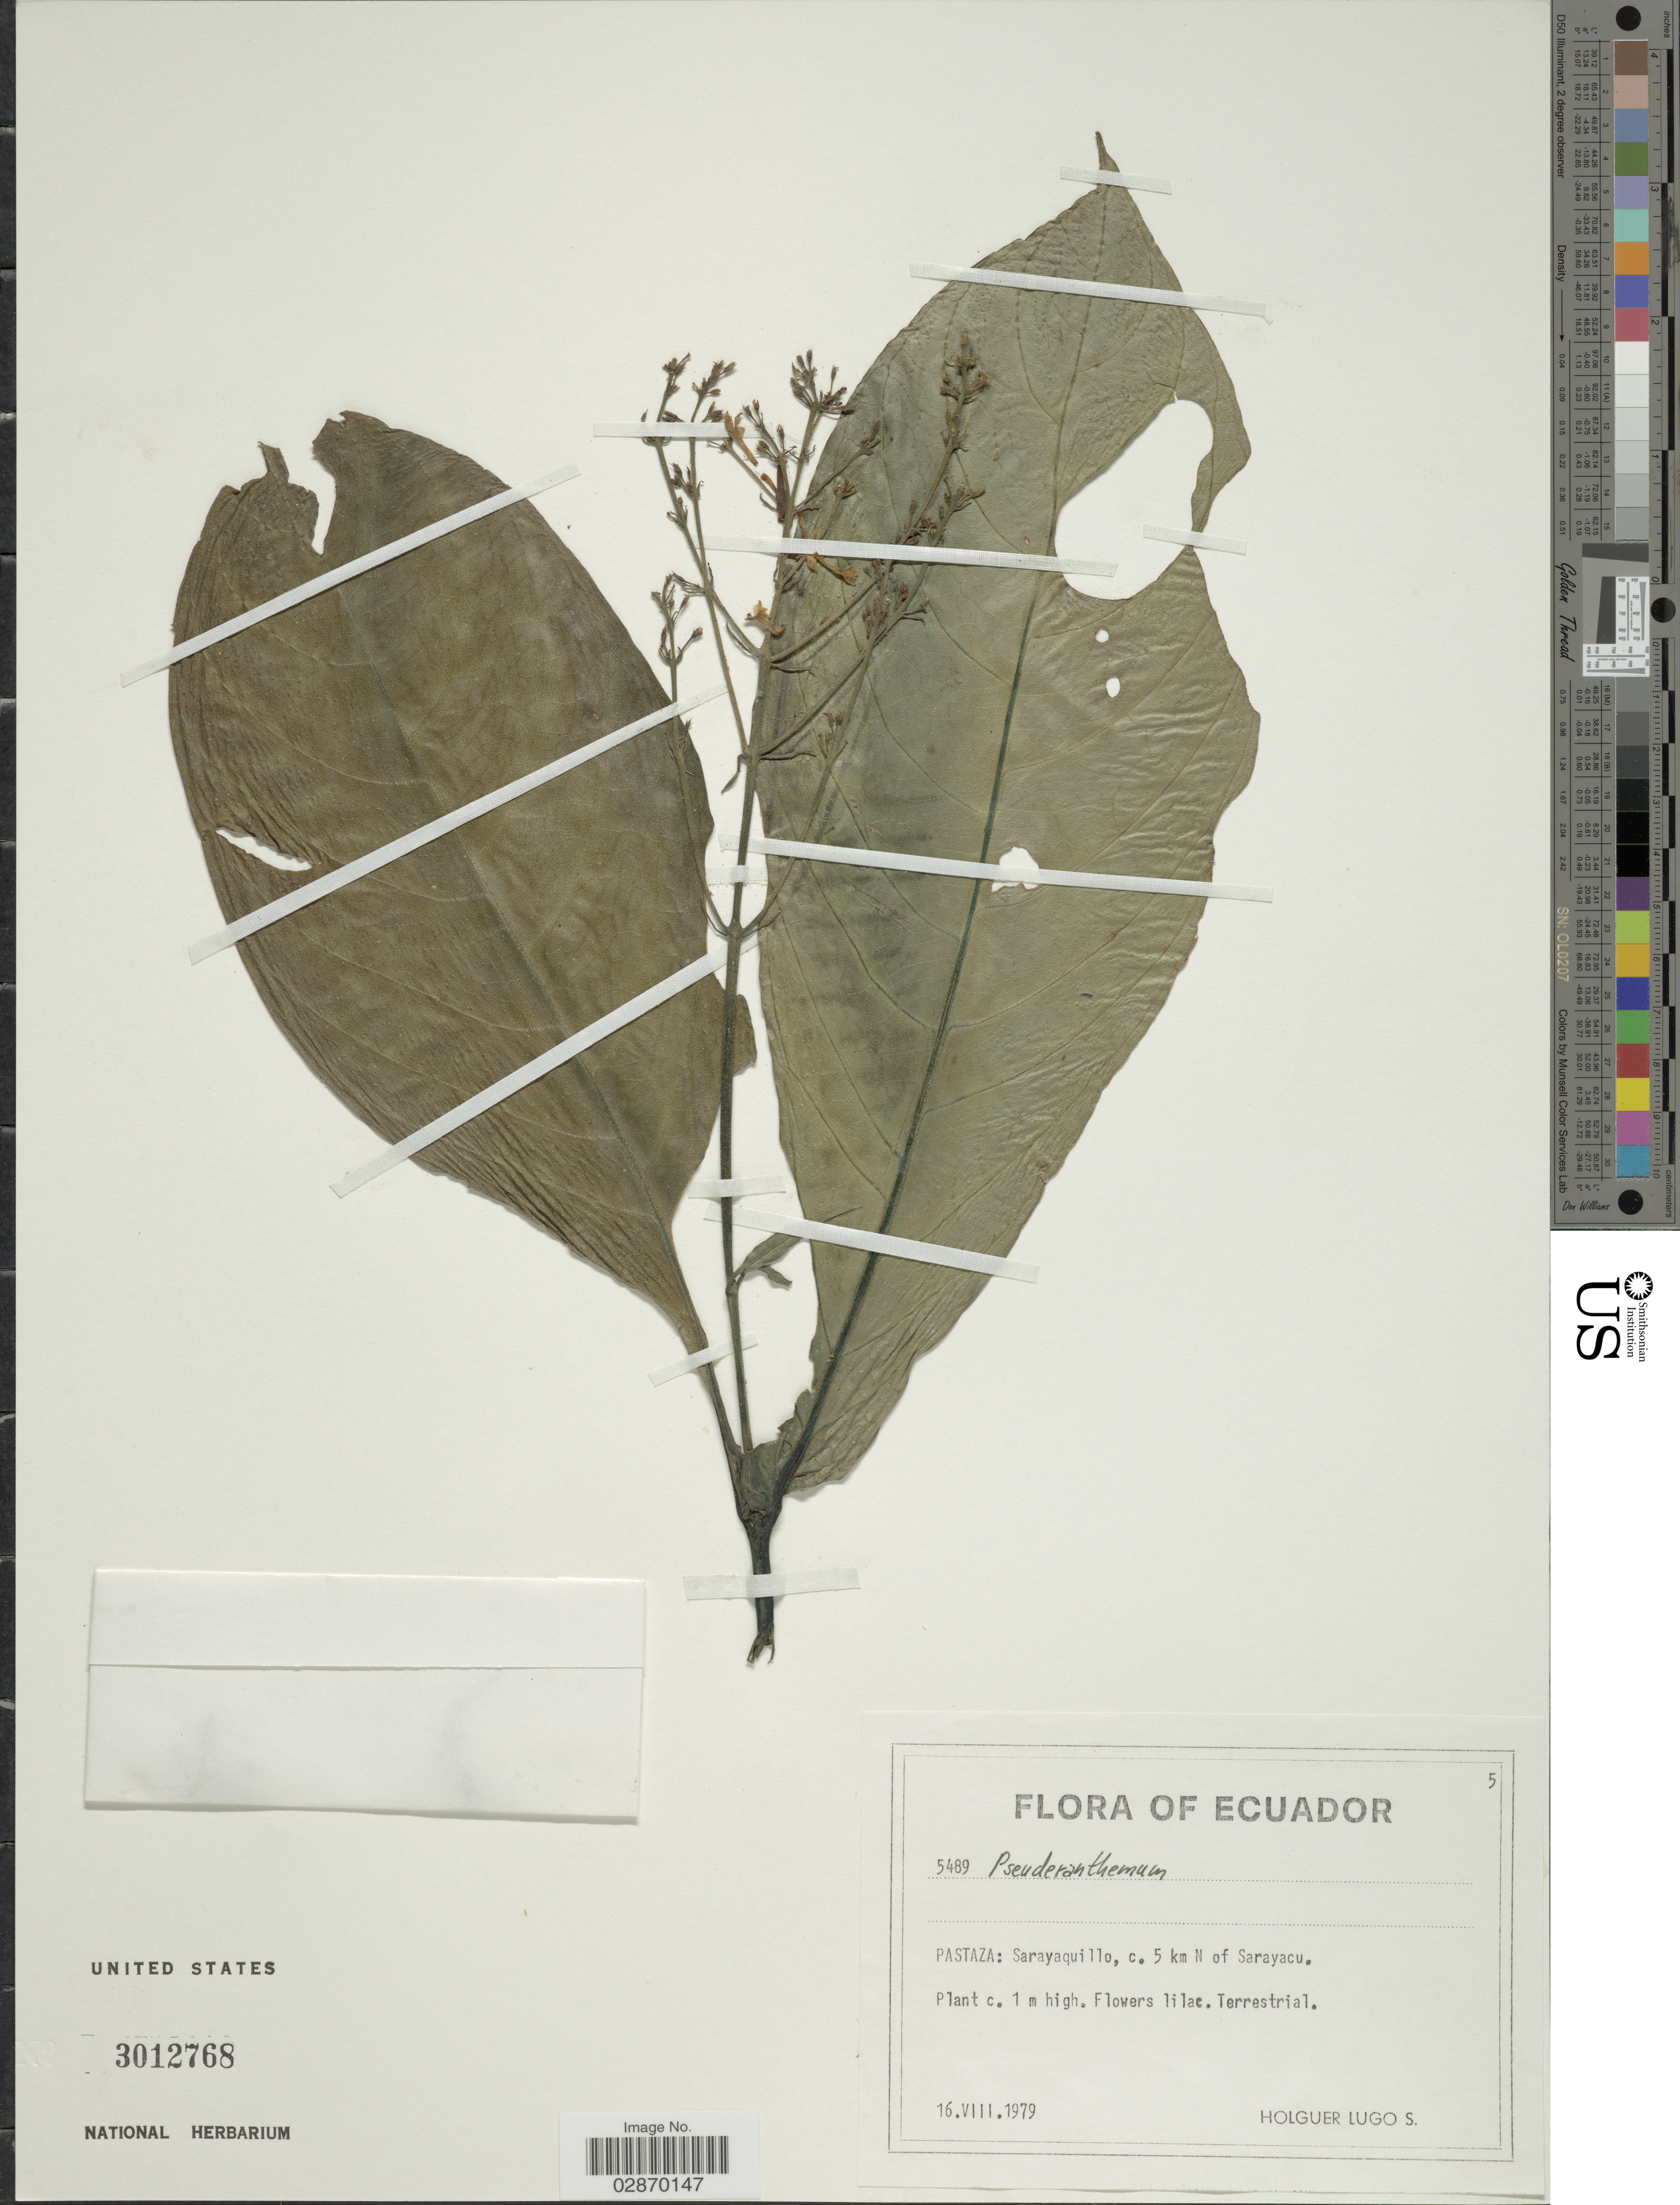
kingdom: Plantae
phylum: Tracheophyta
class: Magnoliopsida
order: Lamiales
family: Acanthaceae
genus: Pseuderanthemum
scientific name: Pseuderanthemum subauriculatum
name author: Mildbr.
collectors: H. Lugo S.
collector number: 5489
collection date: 1979-08-16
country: Ecuador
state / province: Pastaza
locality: Sarayaquillo, c. 5 km N of Sarayacu.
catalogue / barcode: US 3012768